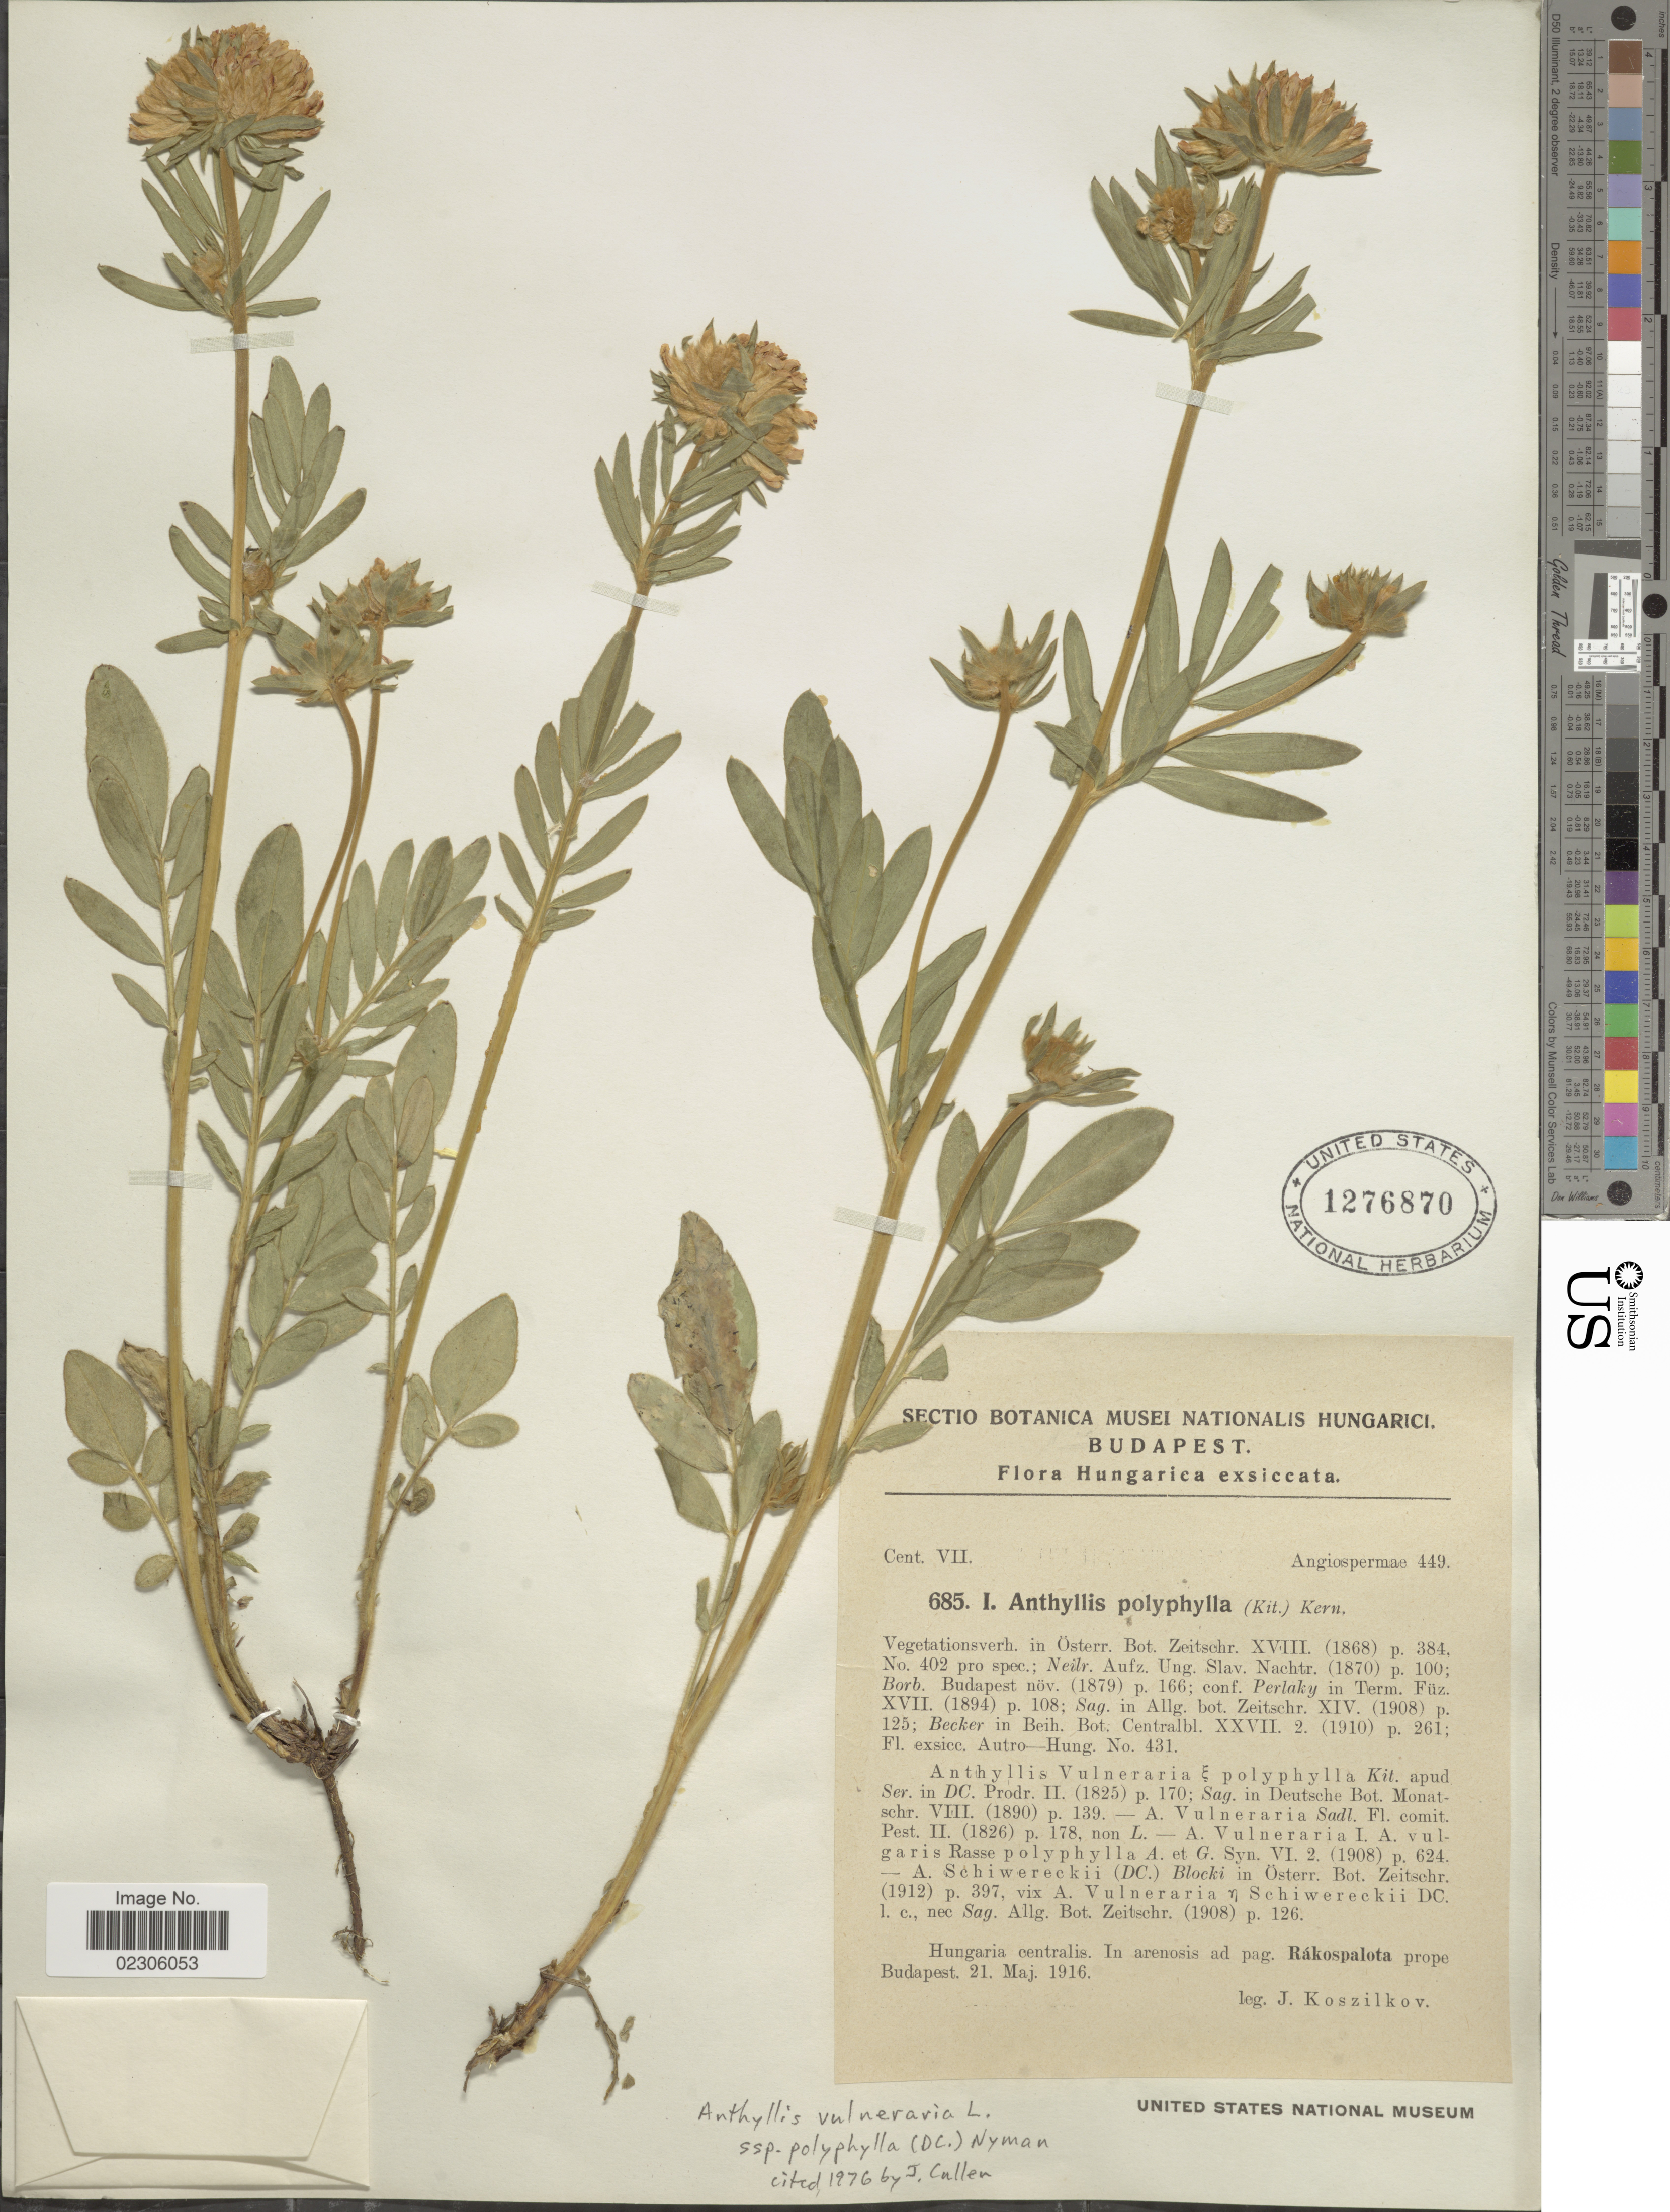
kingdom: Plantae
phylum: Tracheophyta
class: Magnoliopsida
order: Fabales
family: Fabaceae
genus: Anthyllis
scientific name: Anthyllis vulneraria subsp. polyphylla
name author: (DC.) Nyman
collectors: J. Koszilkov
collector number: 685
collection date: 1916-05-21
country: Hungary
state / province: Budapest, Capital District of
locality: Hungarica centralis, ad pag. Rakospalota prope Budapest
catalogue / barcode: US 1276870